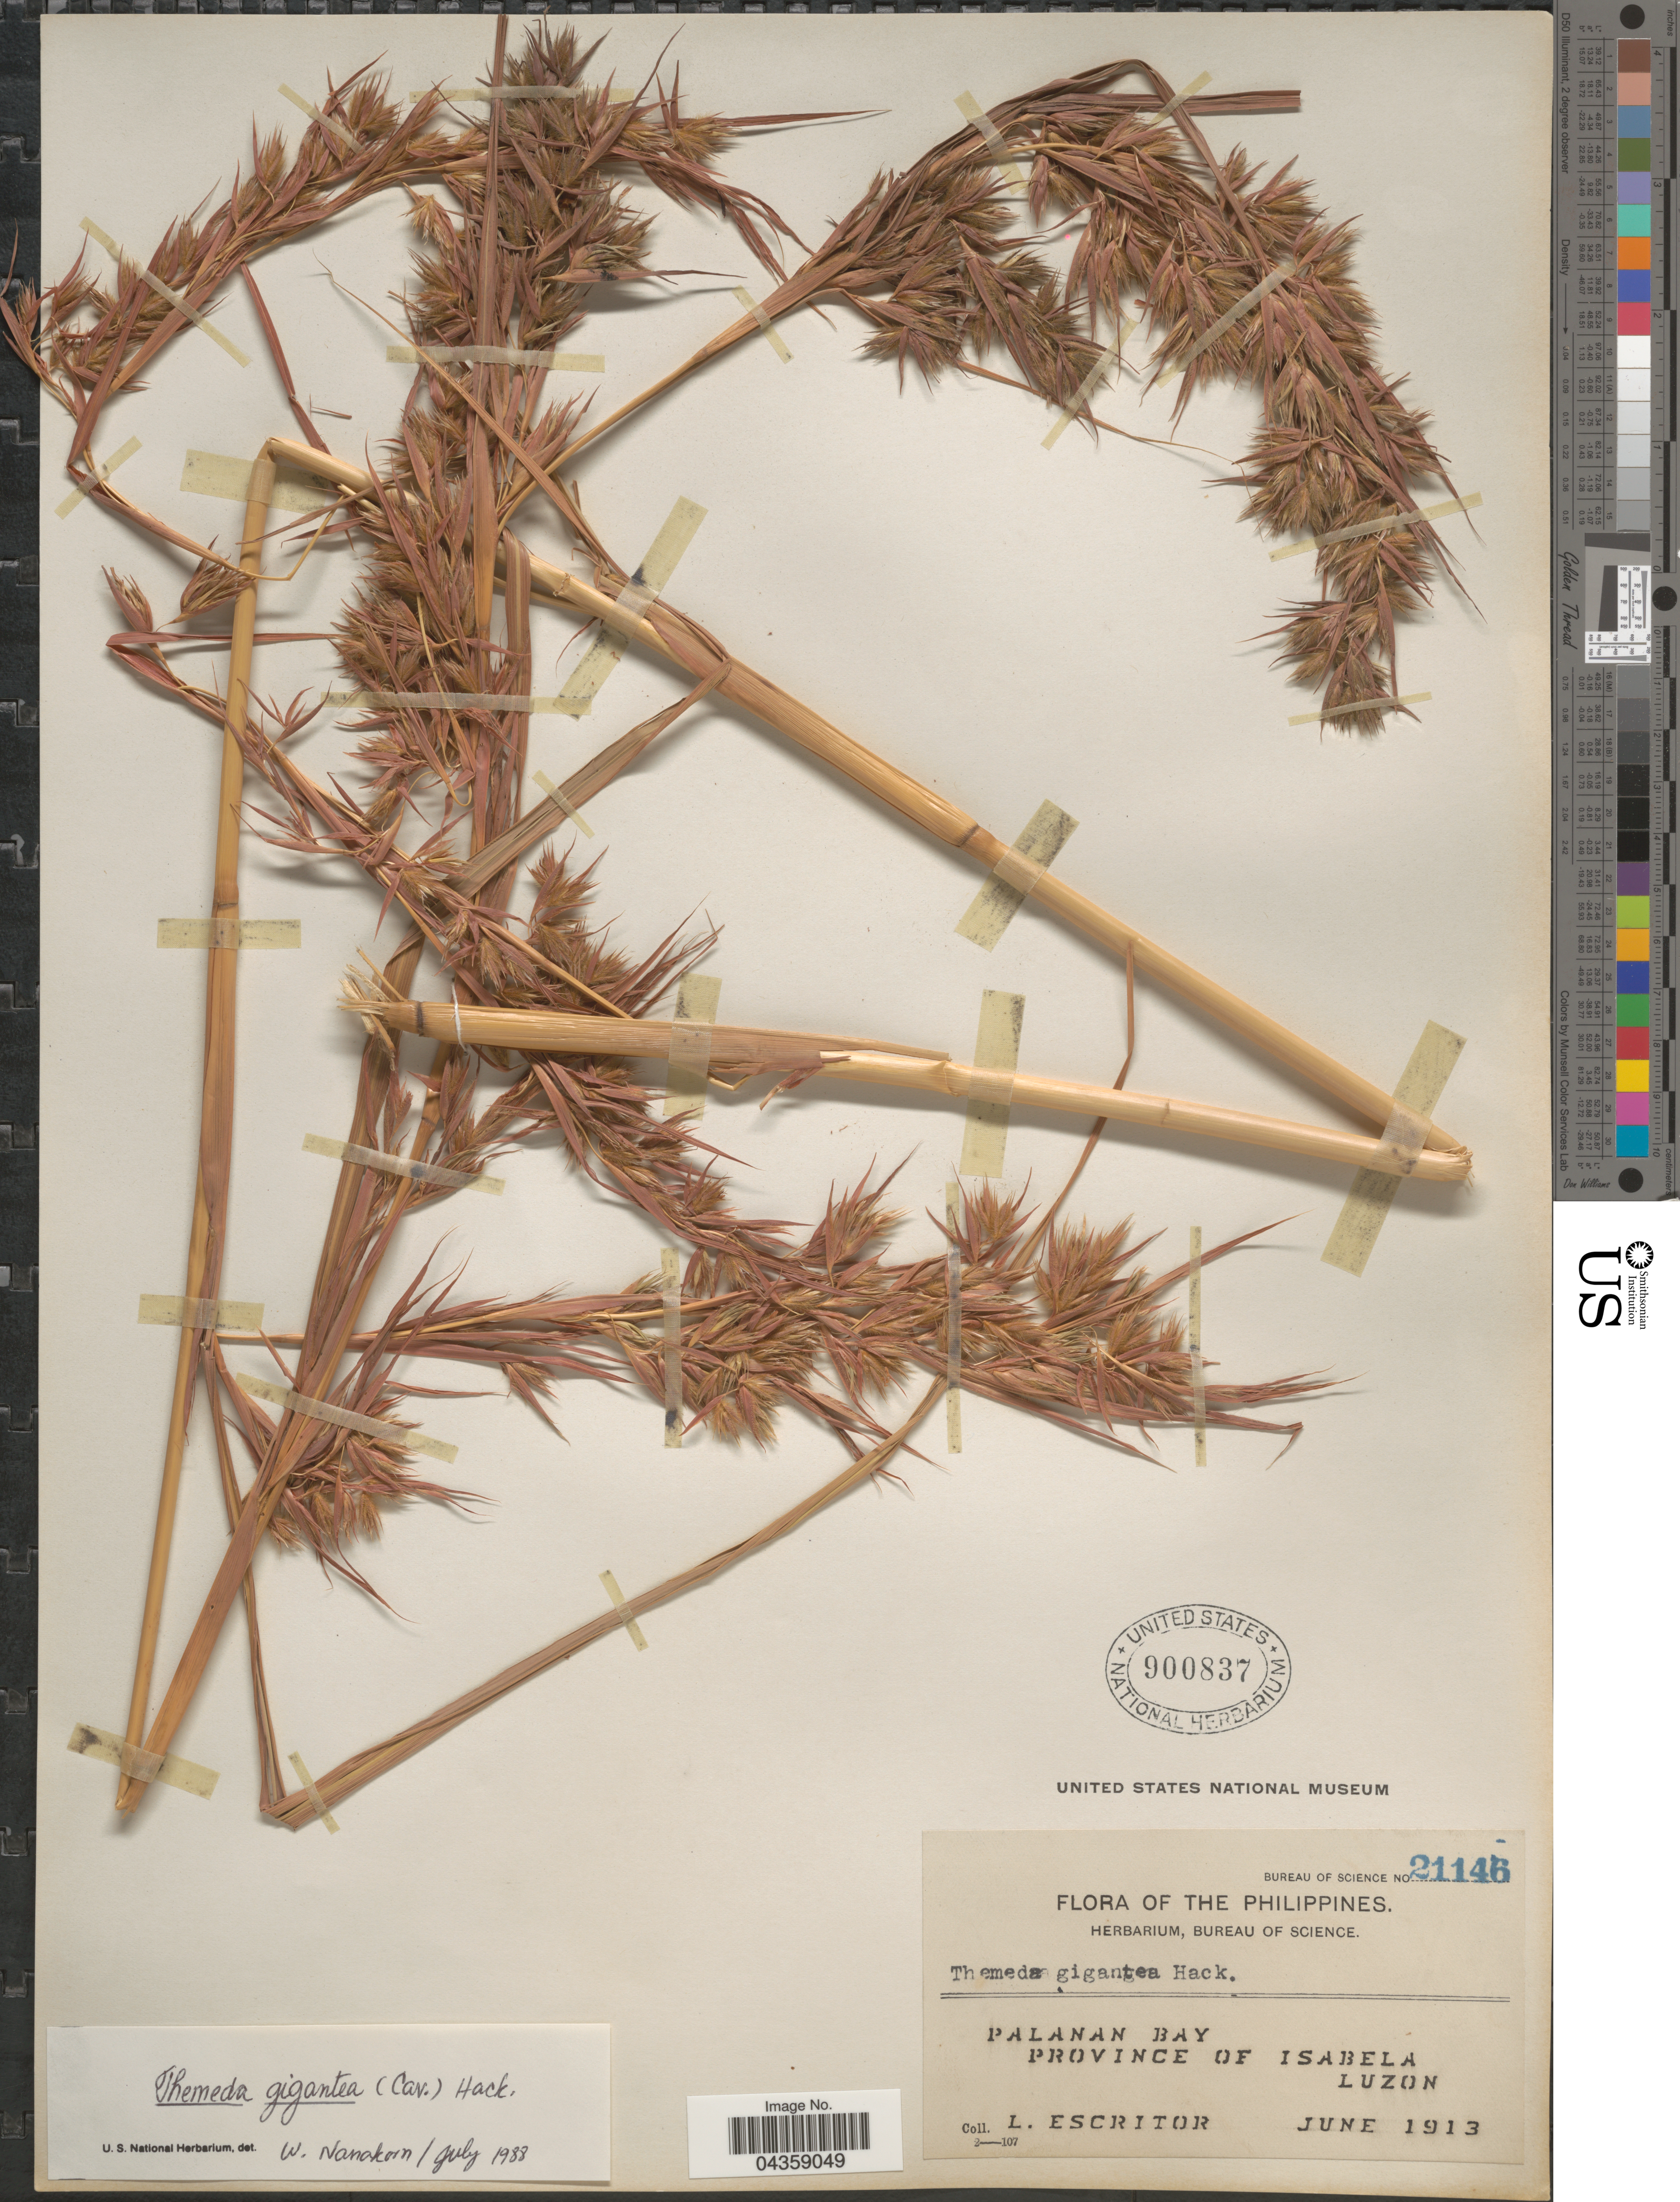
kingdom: Plantae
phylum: Tracheophyta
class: Liliopsida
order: Poales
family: Poaceae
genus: Themeda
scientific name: Themeda gigantea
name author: Hack.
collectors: L. Escritor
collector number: Bureau of Science 21146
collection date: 1913-06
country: Philippines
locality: Palanan Bay. Province of Isabela. Luzon.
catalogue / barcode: US 900837